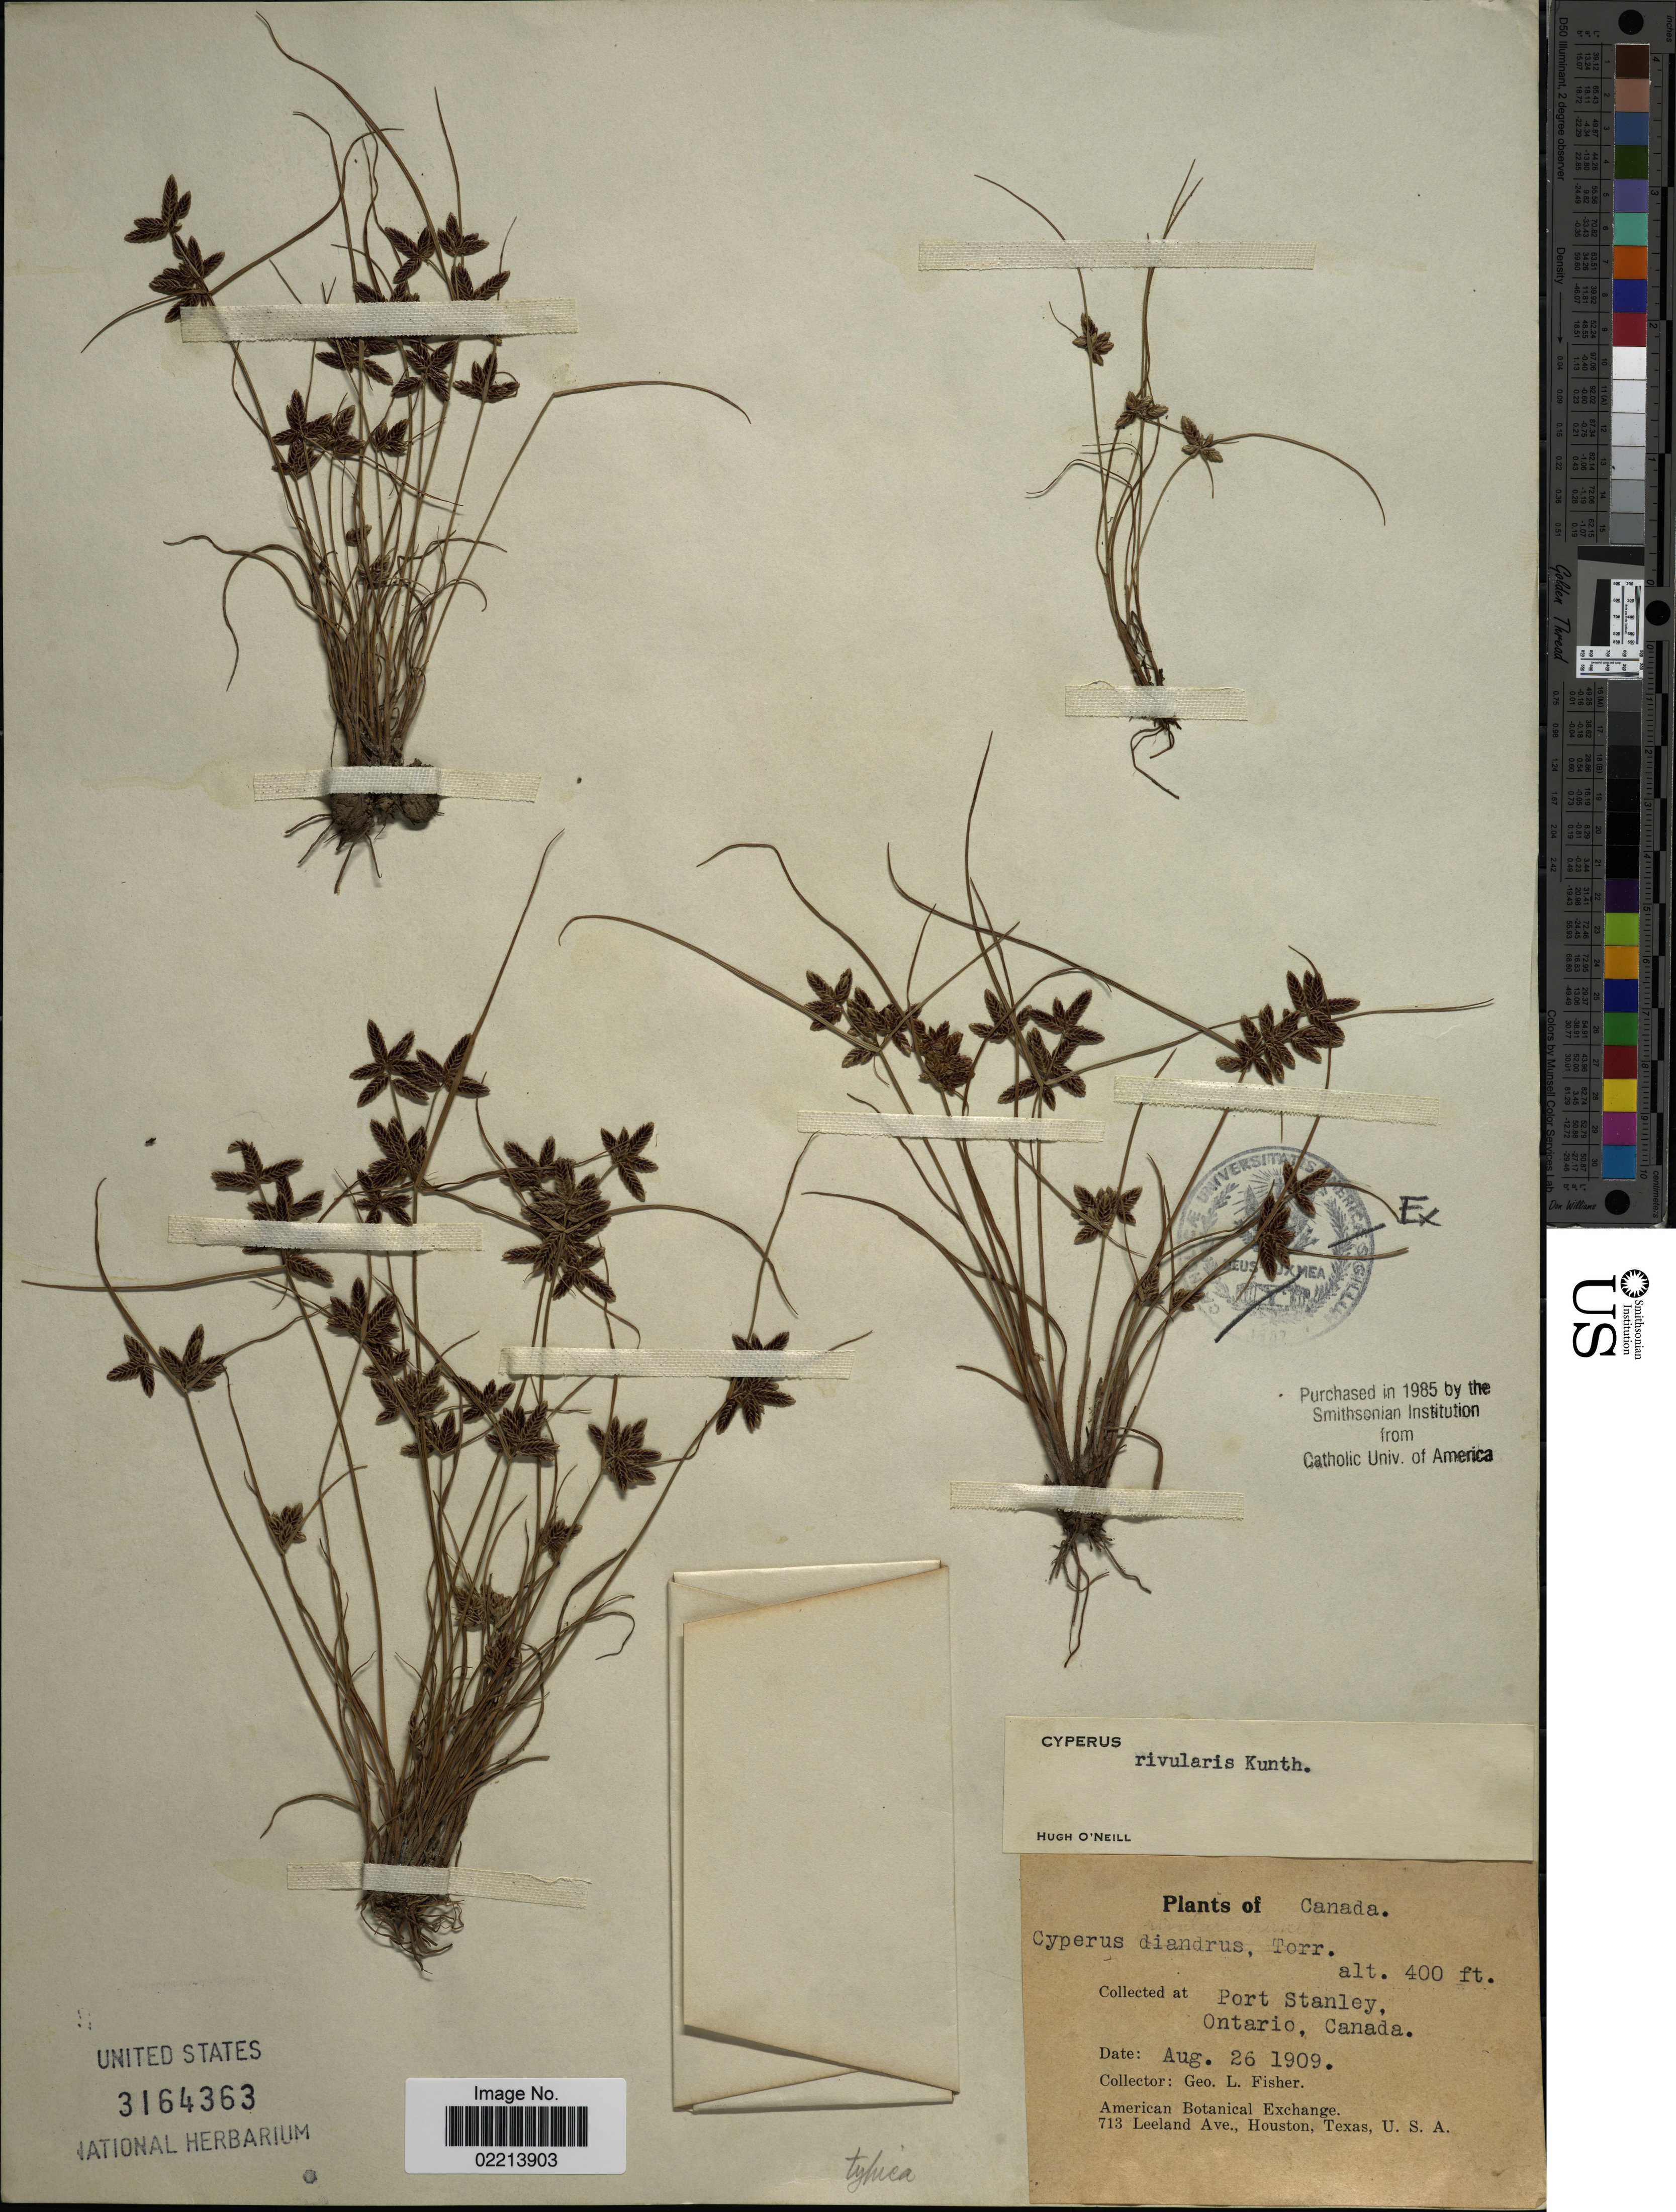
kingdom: Plantae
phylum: Tracheophyta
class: Liliopsida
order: Poales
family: Cyperaceae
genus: Cyperus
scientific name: Cyperus bipartitus Torr.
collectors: G. L. Fisher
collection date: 1909-08-26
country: Canada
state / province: Ontario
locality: Port Stanley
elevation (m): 122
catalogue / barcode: US 3164363